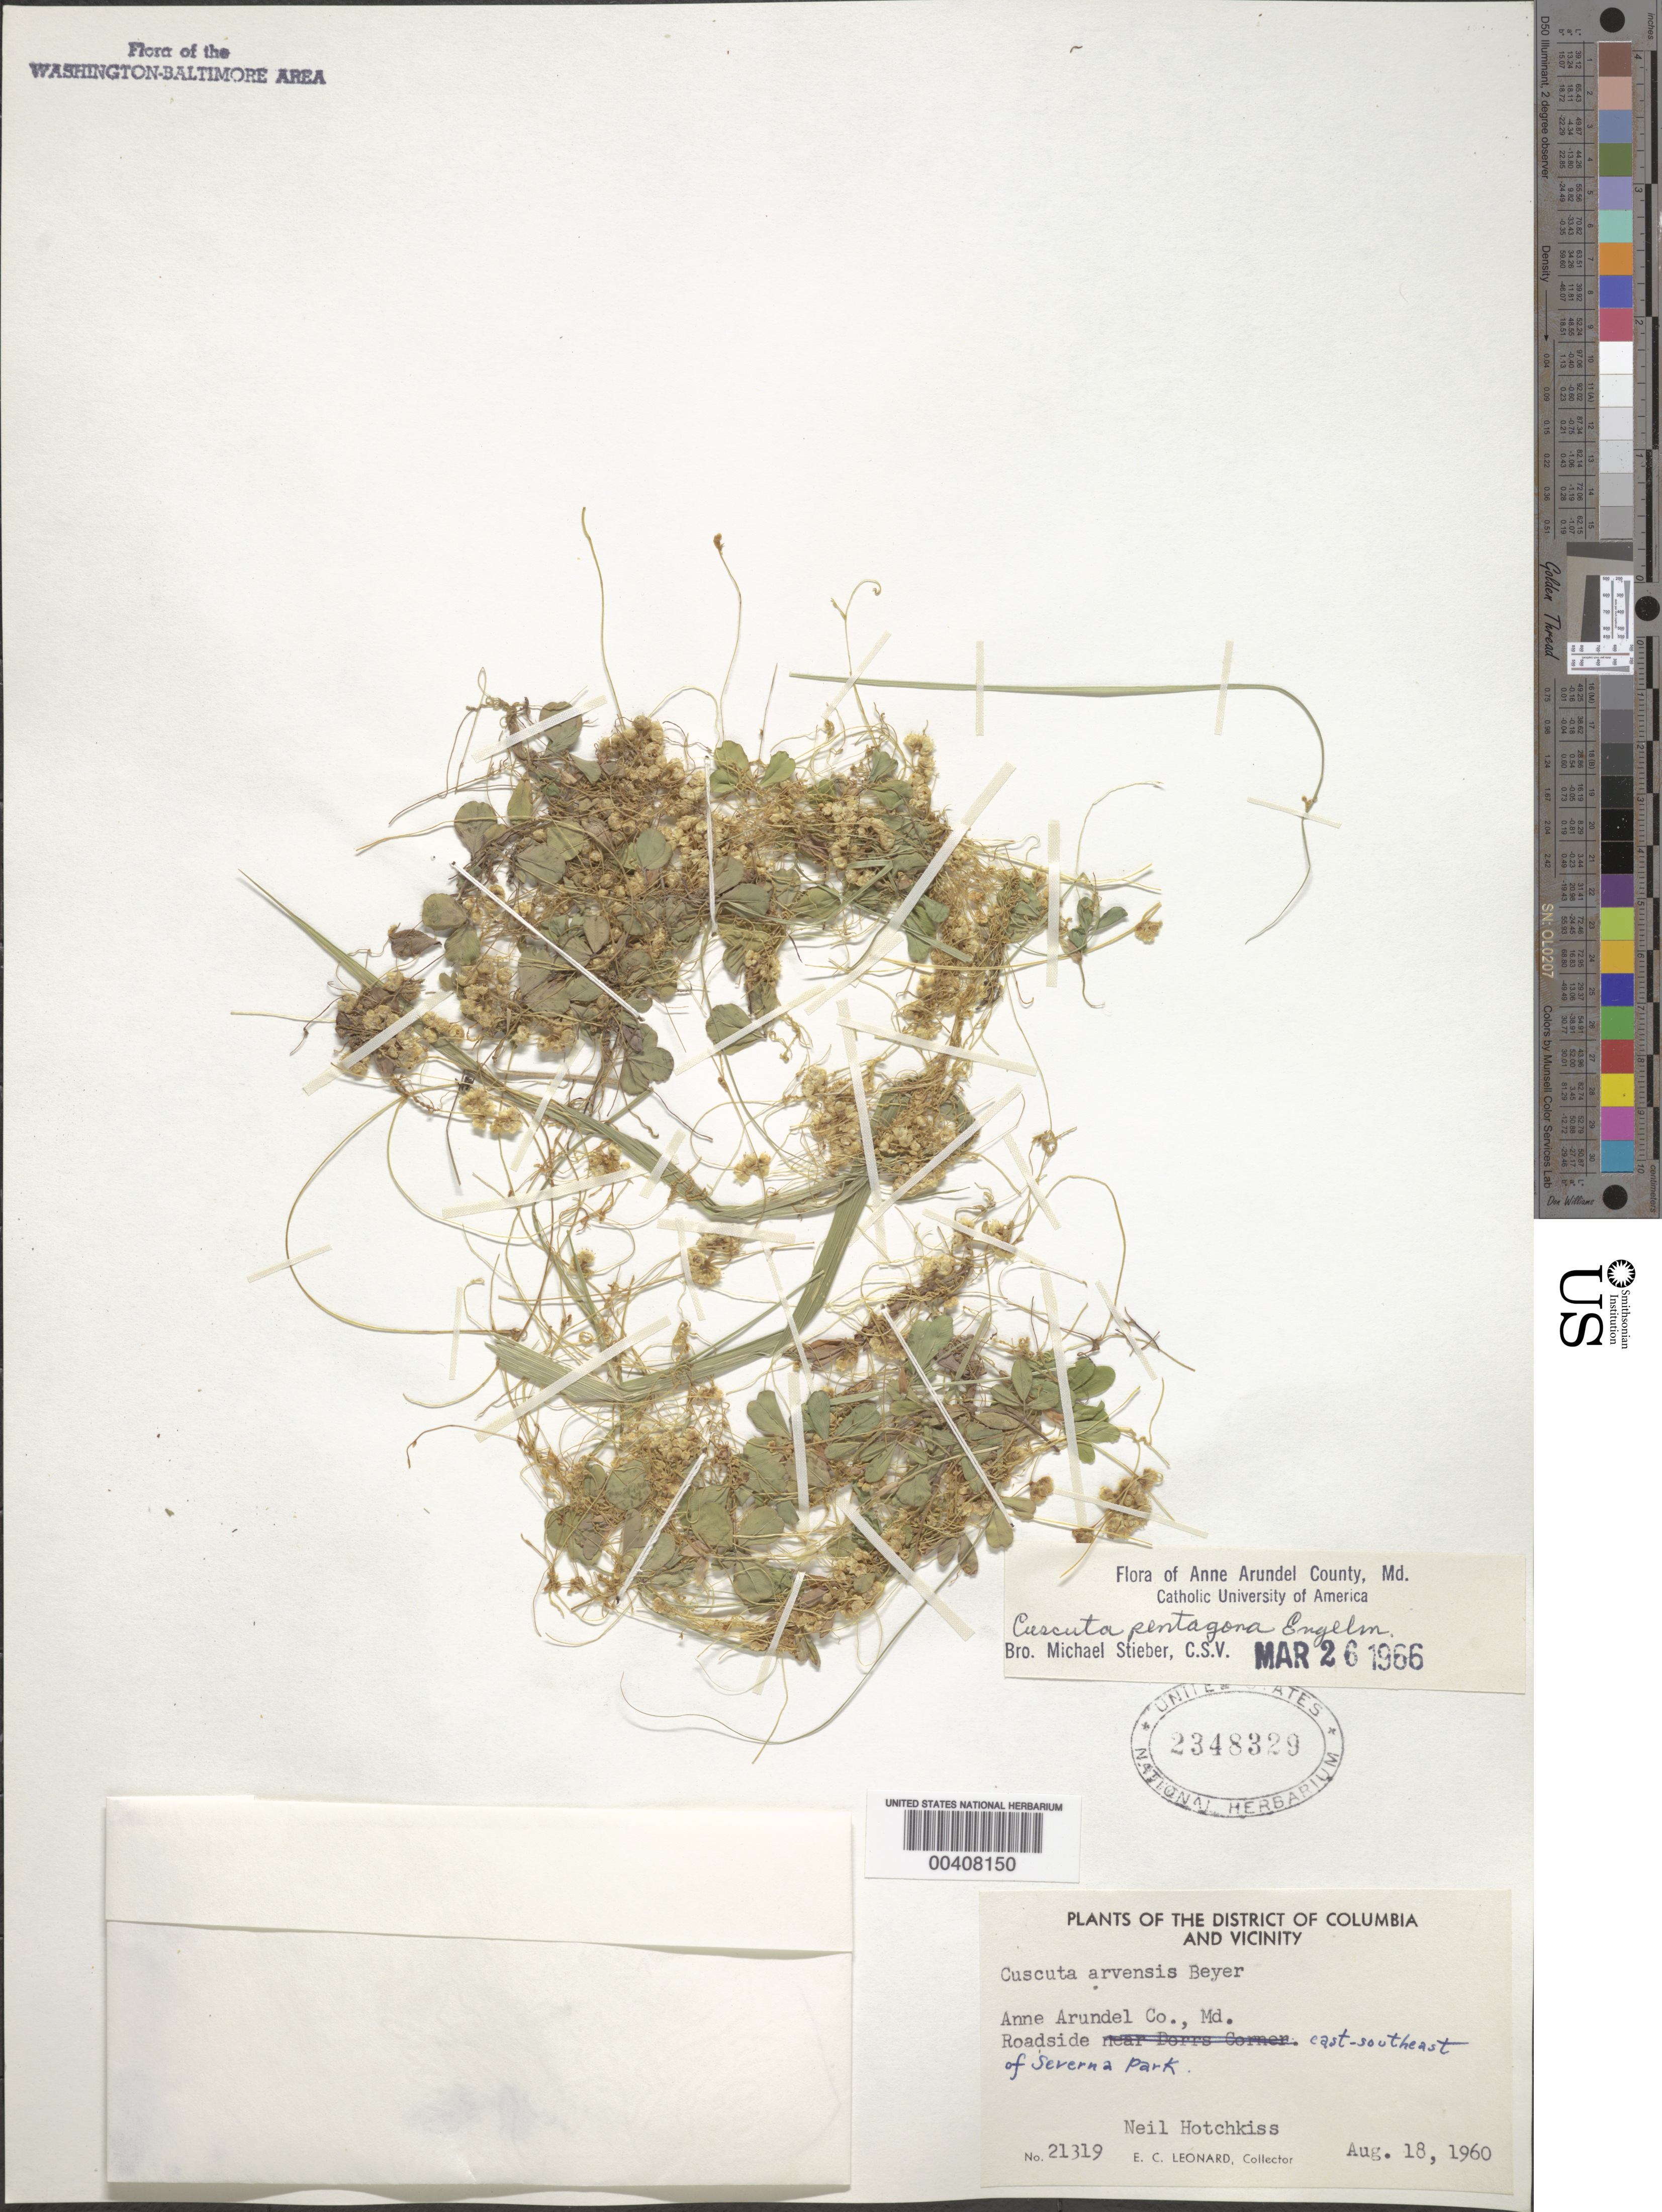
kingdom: Plantae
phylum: Tracheophyta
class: Magnoliopsida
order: Solanales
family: Convolvulaceae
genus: Cuscuta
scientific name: Cuscuta pentagona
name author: Engelm.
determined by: Stieber, Bro. M.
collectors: N. Hotchkiss & E. C. Leonard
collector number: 21319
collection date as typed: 18 Aug 1960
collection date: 1960-08-18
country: United States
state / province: Maryland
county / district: Anne Arundel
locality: ESE of Severna Park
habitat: Roadside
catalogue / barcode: US 2348329